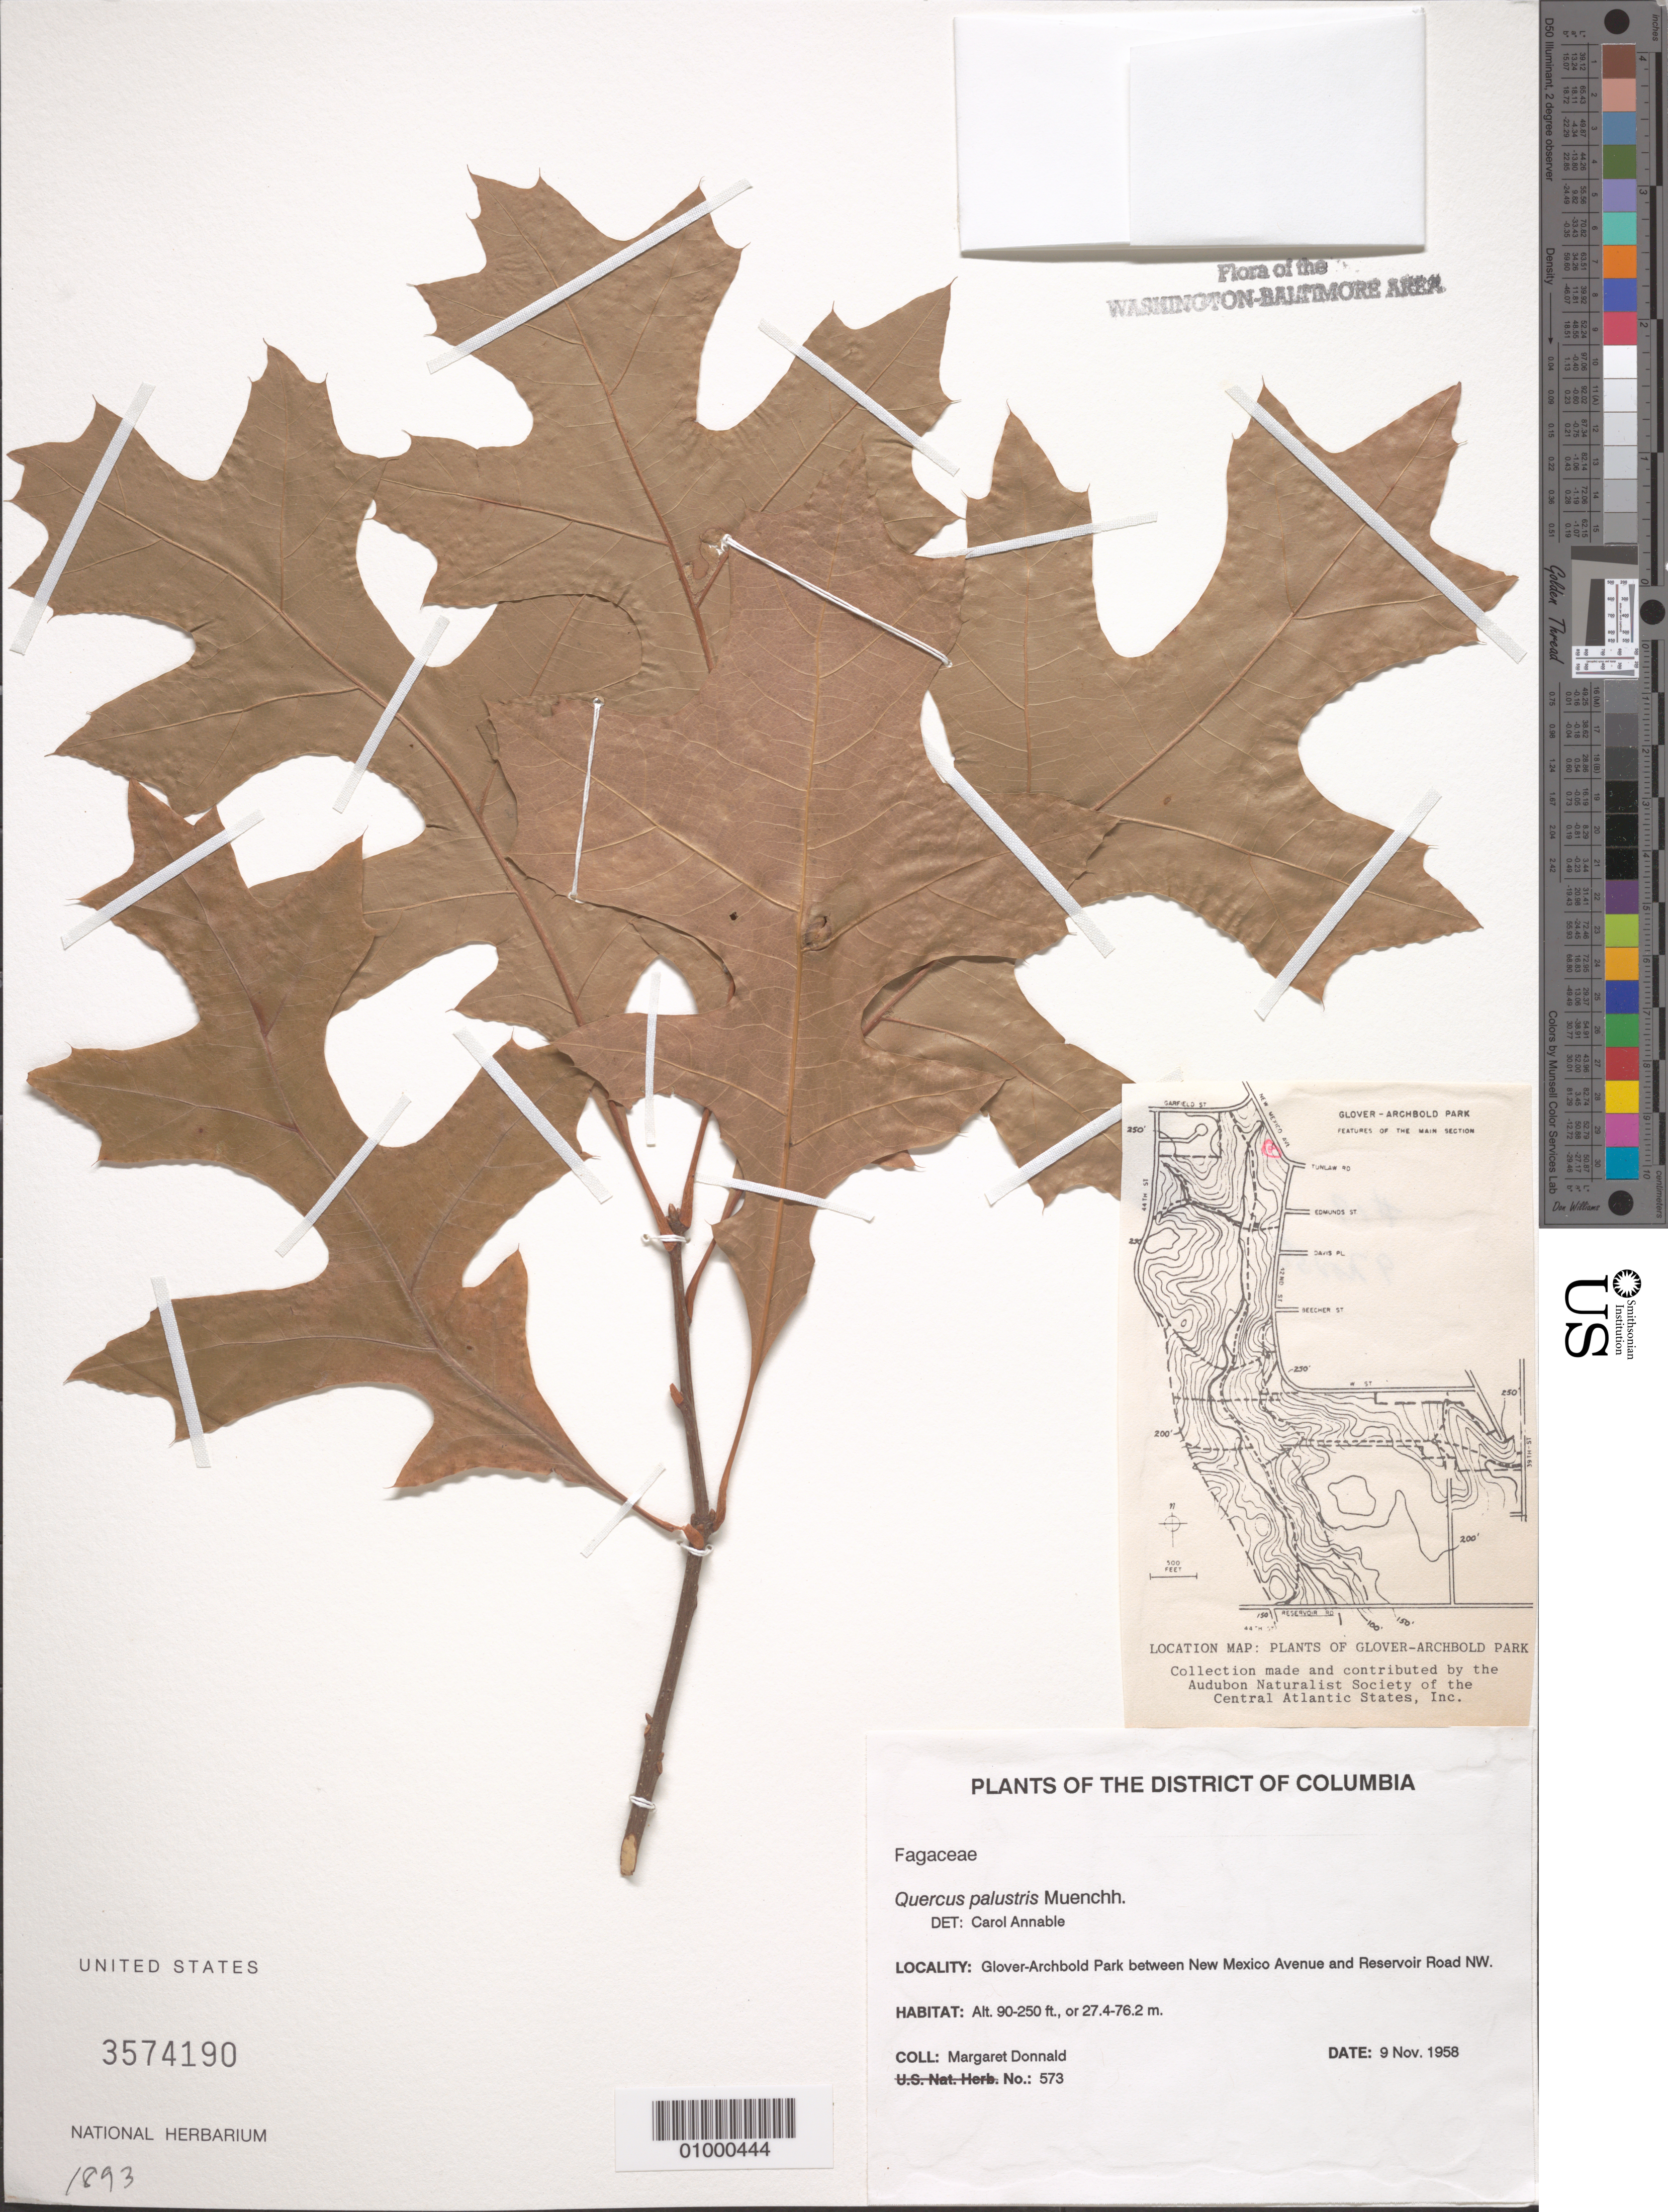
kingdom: Plantae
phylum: Tracheophyta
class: Magnoliopsida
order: Fagales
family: Fagaceae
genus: Quercus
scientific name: Quercus palustris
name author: Münchh.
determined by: Annable, C. R.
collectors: M. Donnald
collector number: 573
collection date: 1958-11-09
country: United States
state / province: District of Columbia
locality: Glover-Archbold Park between New Mexico Avenue and Reservoir Road NW.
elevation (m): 27.4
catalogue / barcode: US 3574190